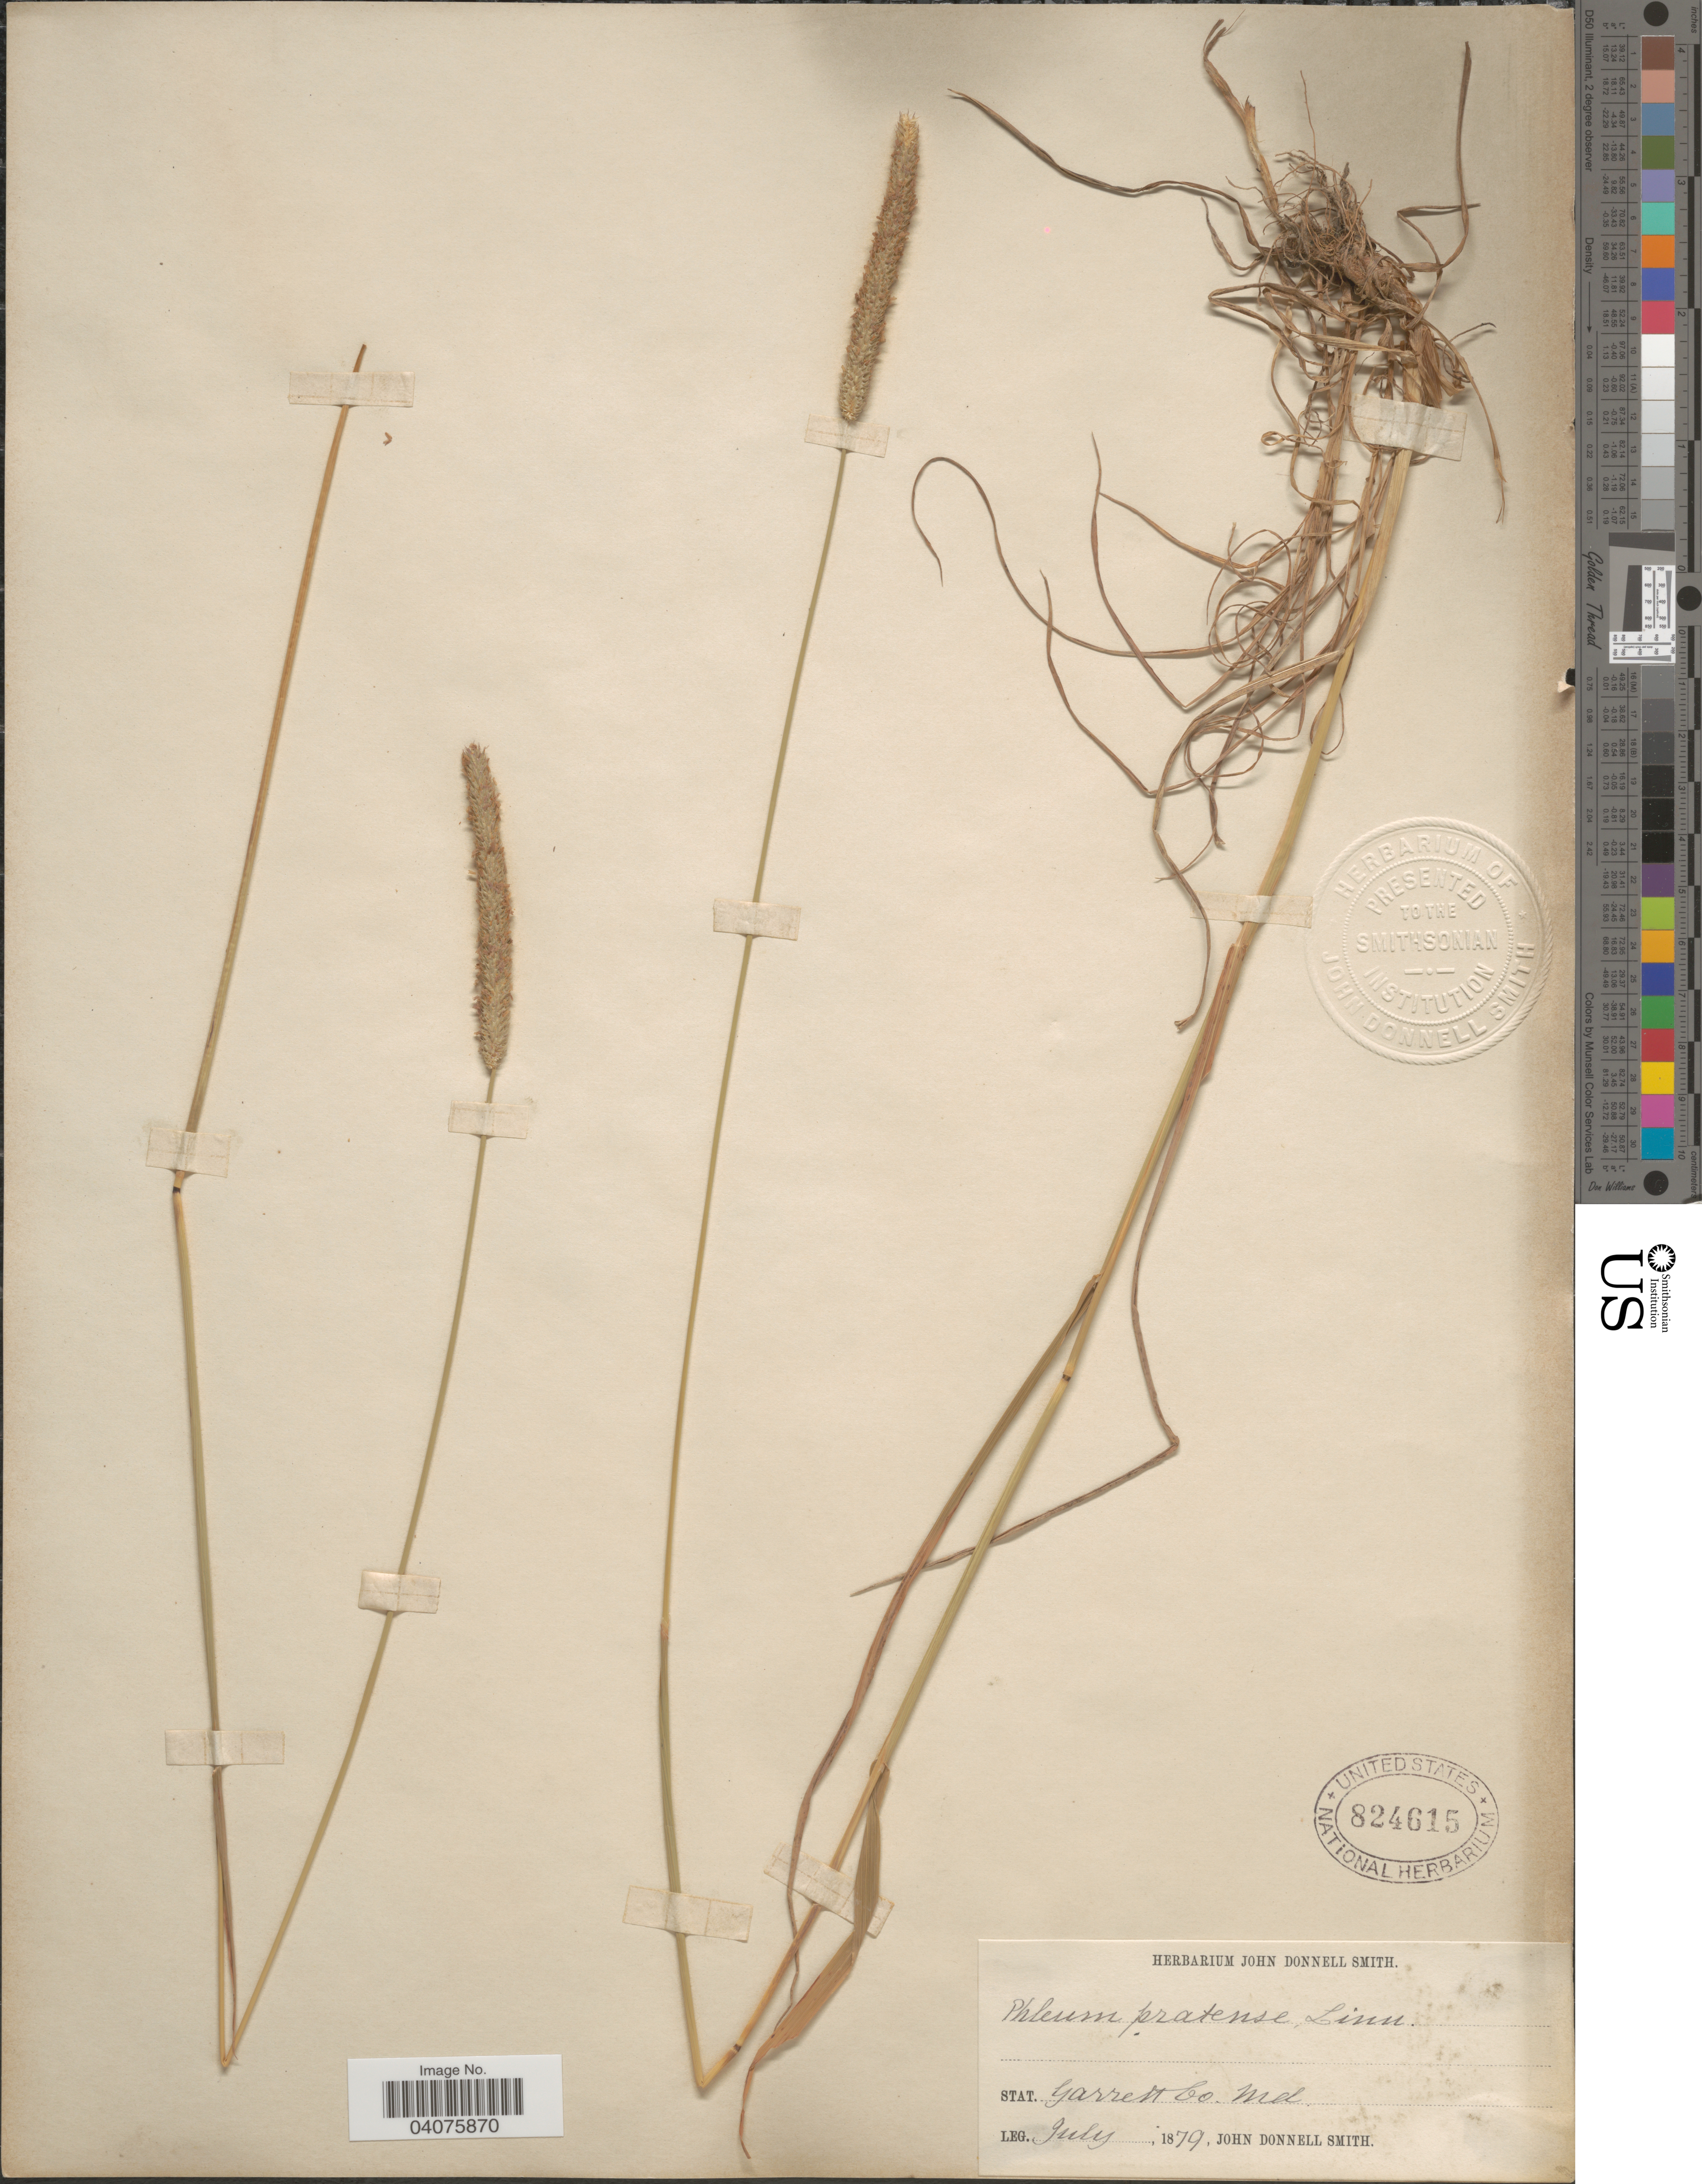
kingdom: Plantae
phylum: Tracheophyta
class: Liliopsida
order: Poales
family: Poaceae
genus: Phleum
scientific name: Phleum pratense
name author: L.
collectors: J. Donnell Smith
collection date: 1879-07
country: United States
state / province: Maryland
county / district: Garrett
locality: Garrett Co.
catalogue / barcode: US 824615